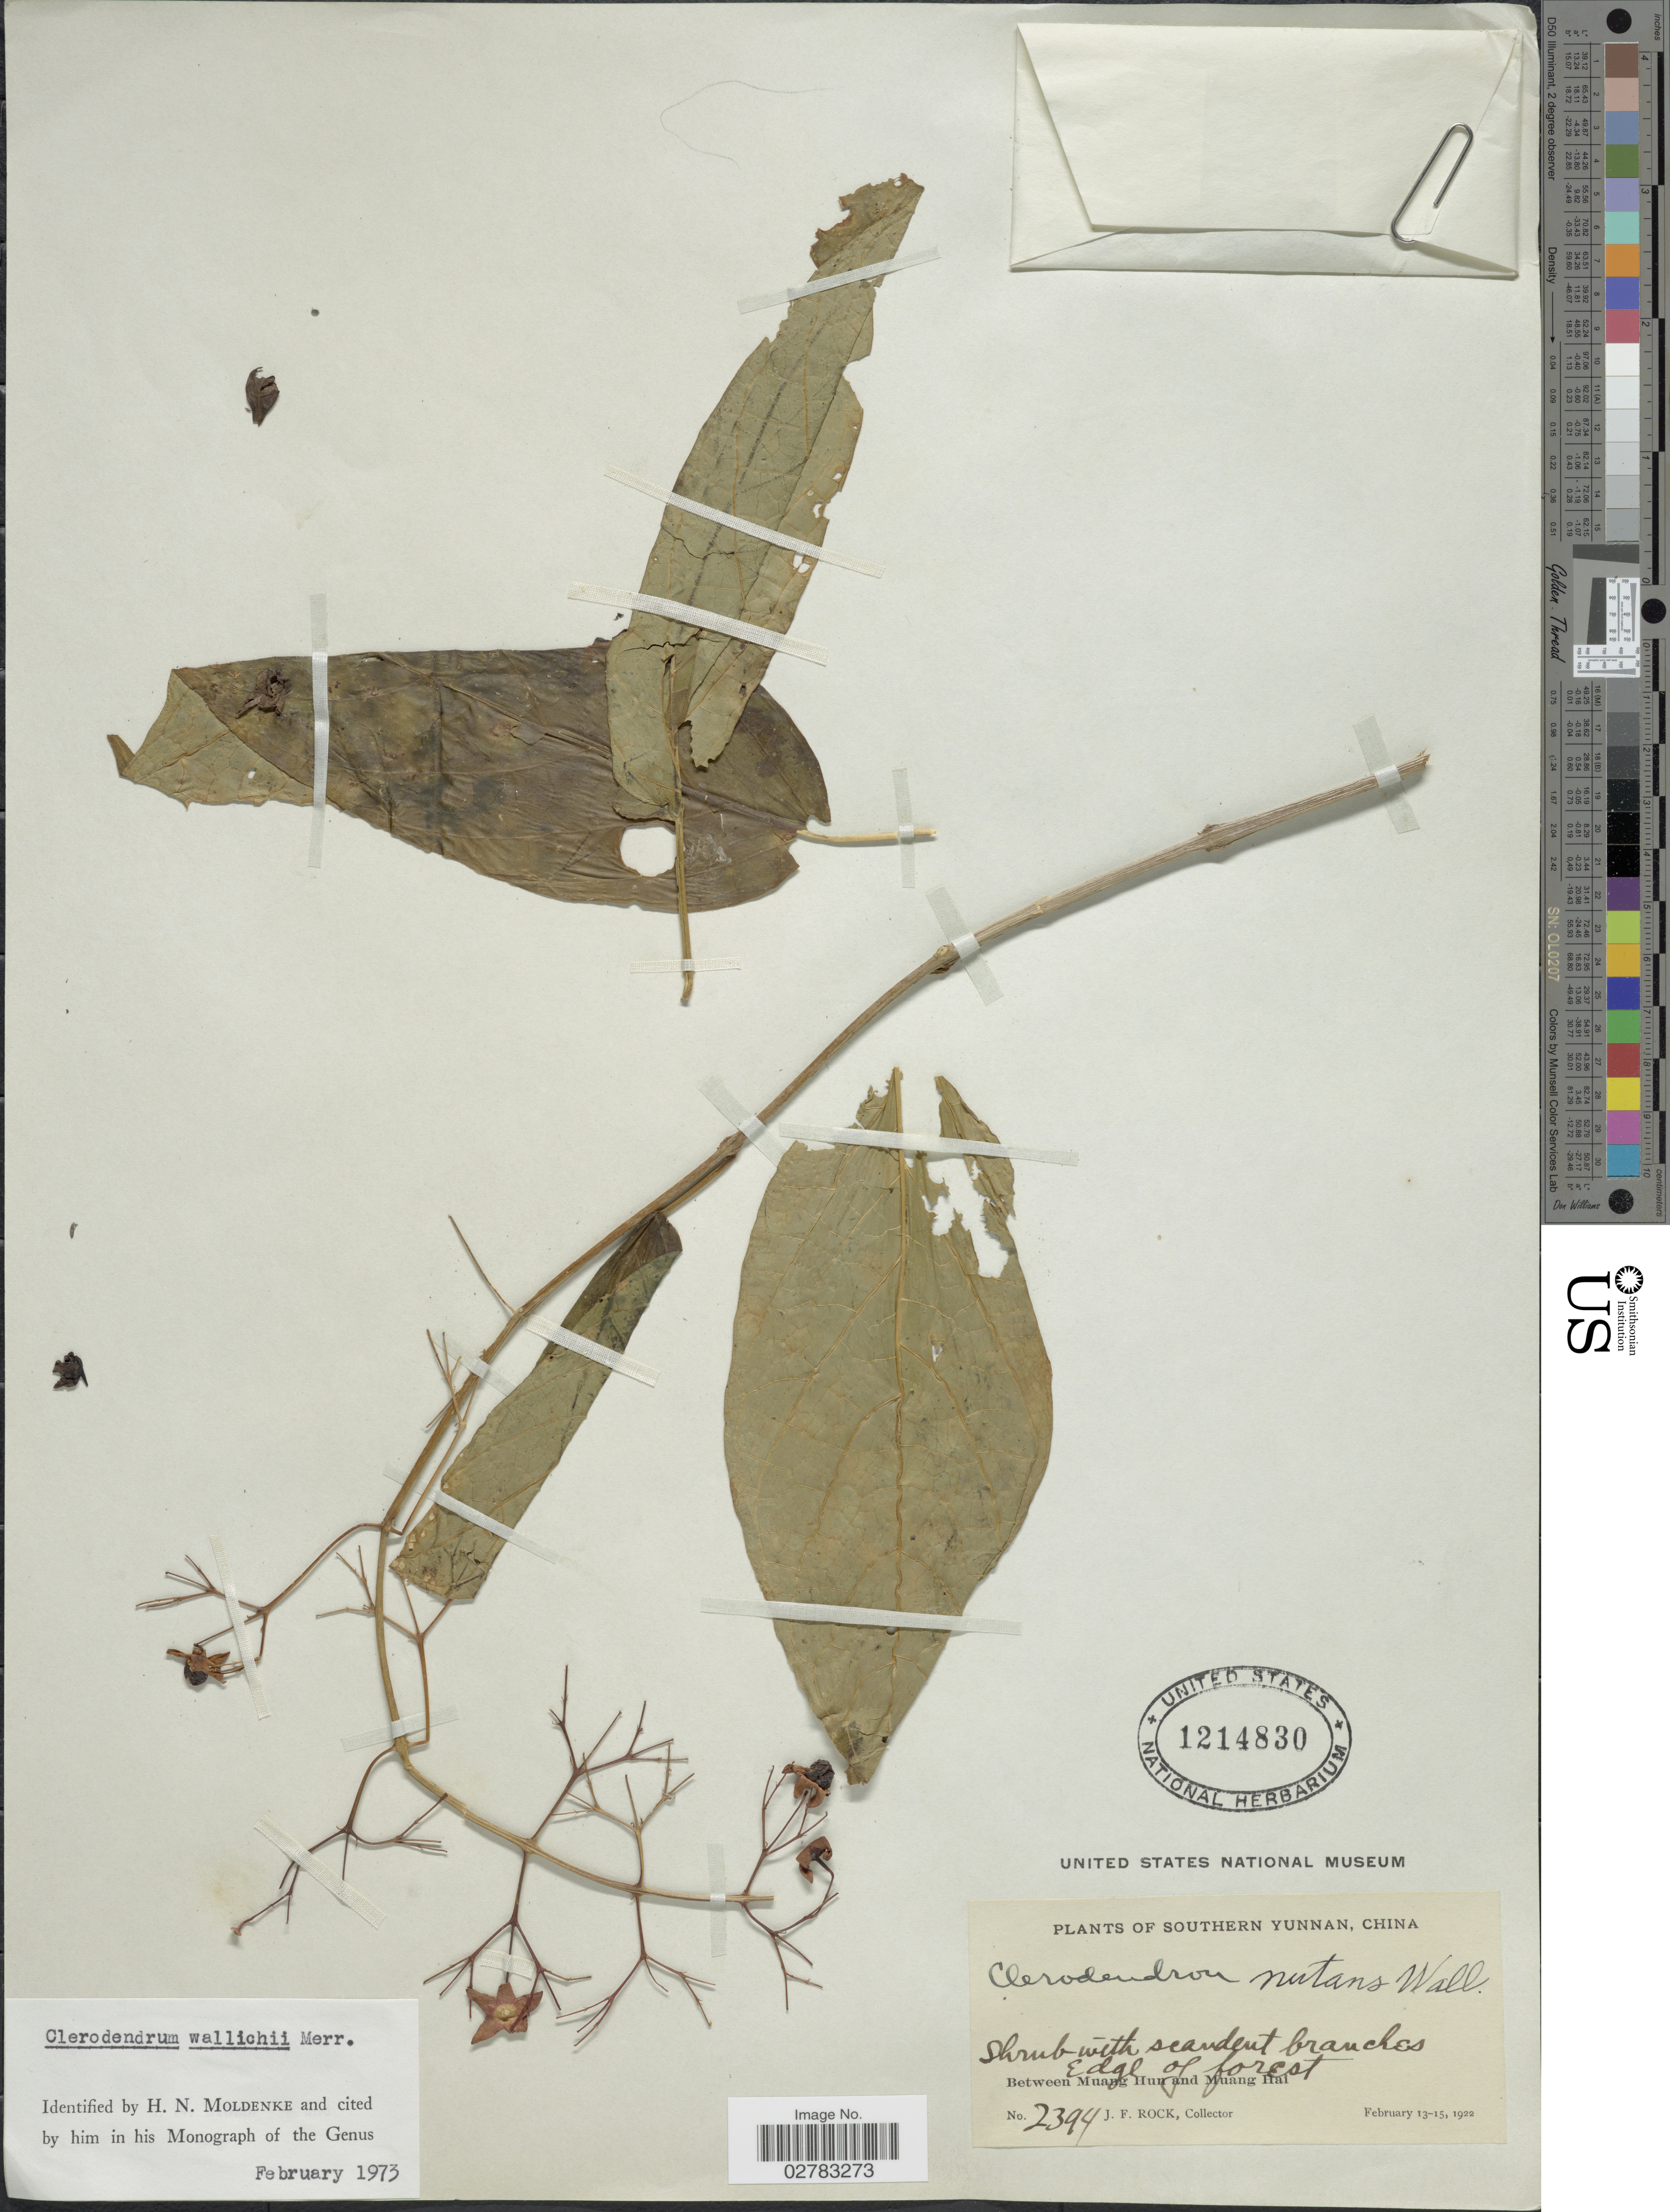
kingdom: Plantae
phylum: Tracheophyta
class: Magnoliopsida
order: Lamiales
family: Lamiaceae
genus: Clerodendrum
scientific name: Clerodendrum wallichii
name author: Merr.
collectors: J. Rock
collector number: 2394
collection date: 1922-02-13/1922-02-15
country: China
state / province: Yunnan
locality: Southern Yunnan, Between Muang Hun and Muang Hai.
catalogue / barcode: US 1214830